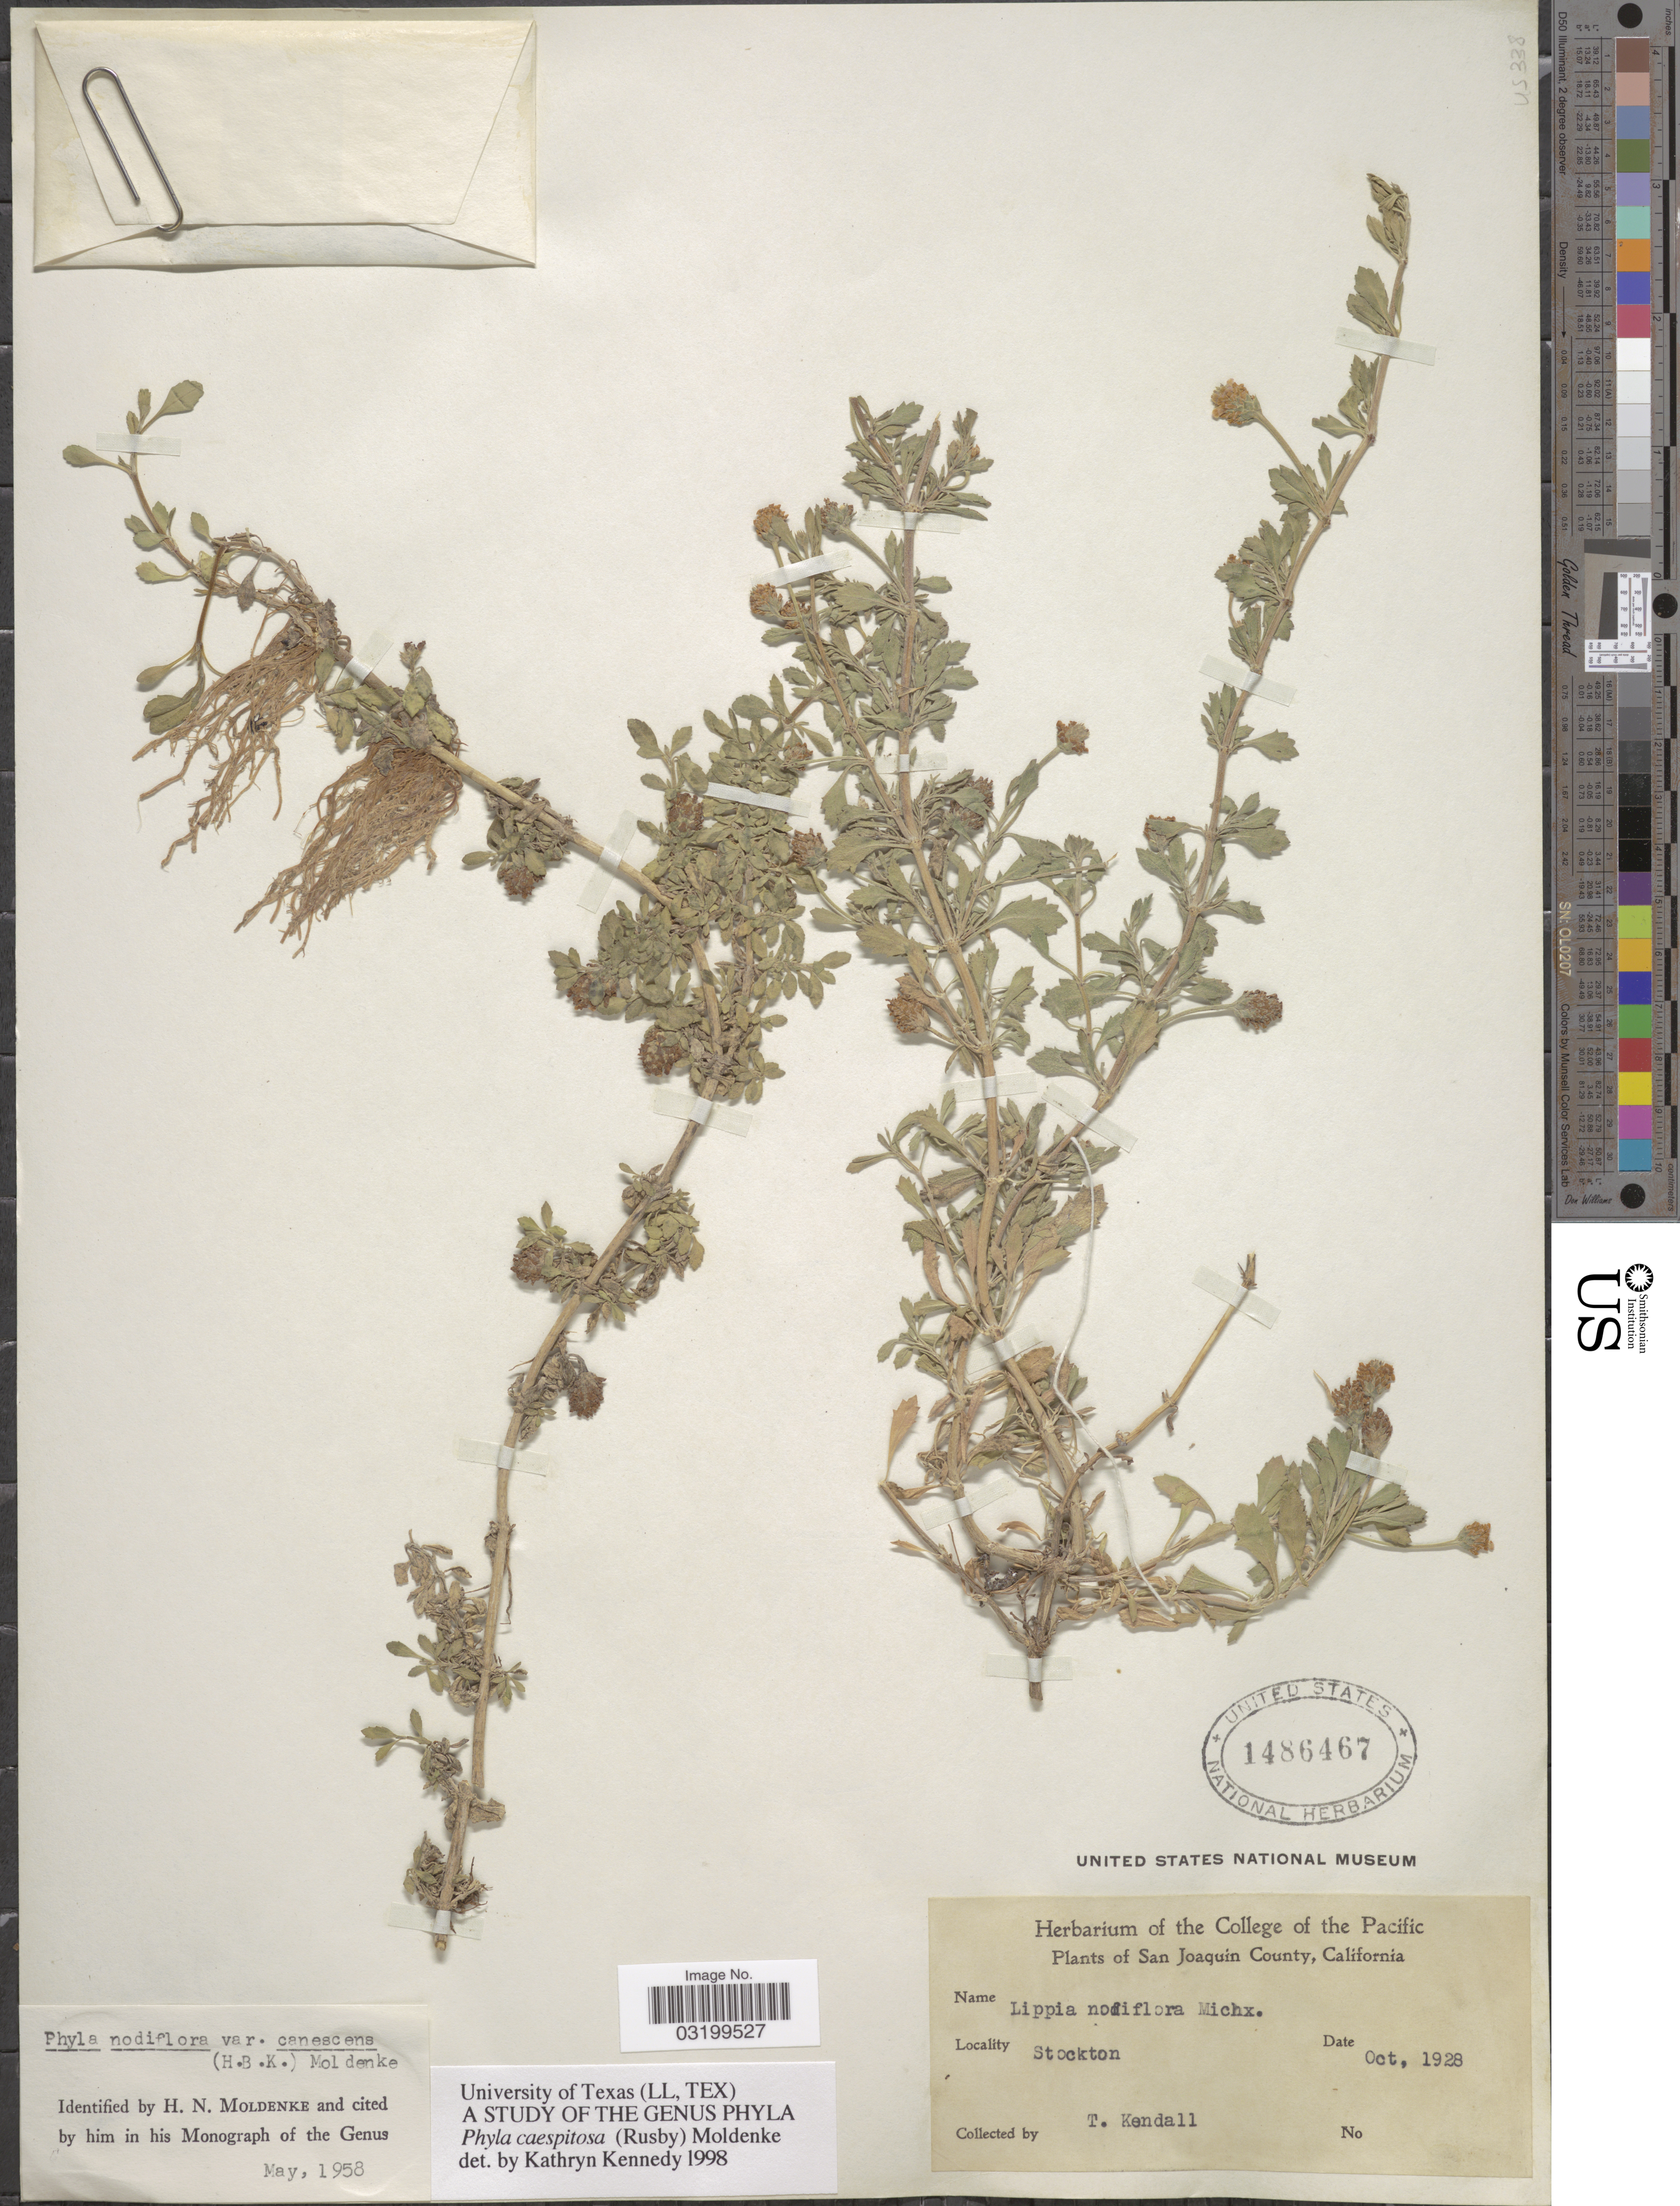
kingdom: Plantae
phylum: Tracheophyta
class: Magnoliopsida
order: Lamiales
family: Verbenaceae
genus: Phyla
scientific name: Phyla caespitosa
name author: (Rusby) Moldenke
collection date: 1928-10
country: United States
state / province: California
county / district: San Joaquin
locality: San Joaquin County. Stockton.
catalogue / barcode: US 1486467